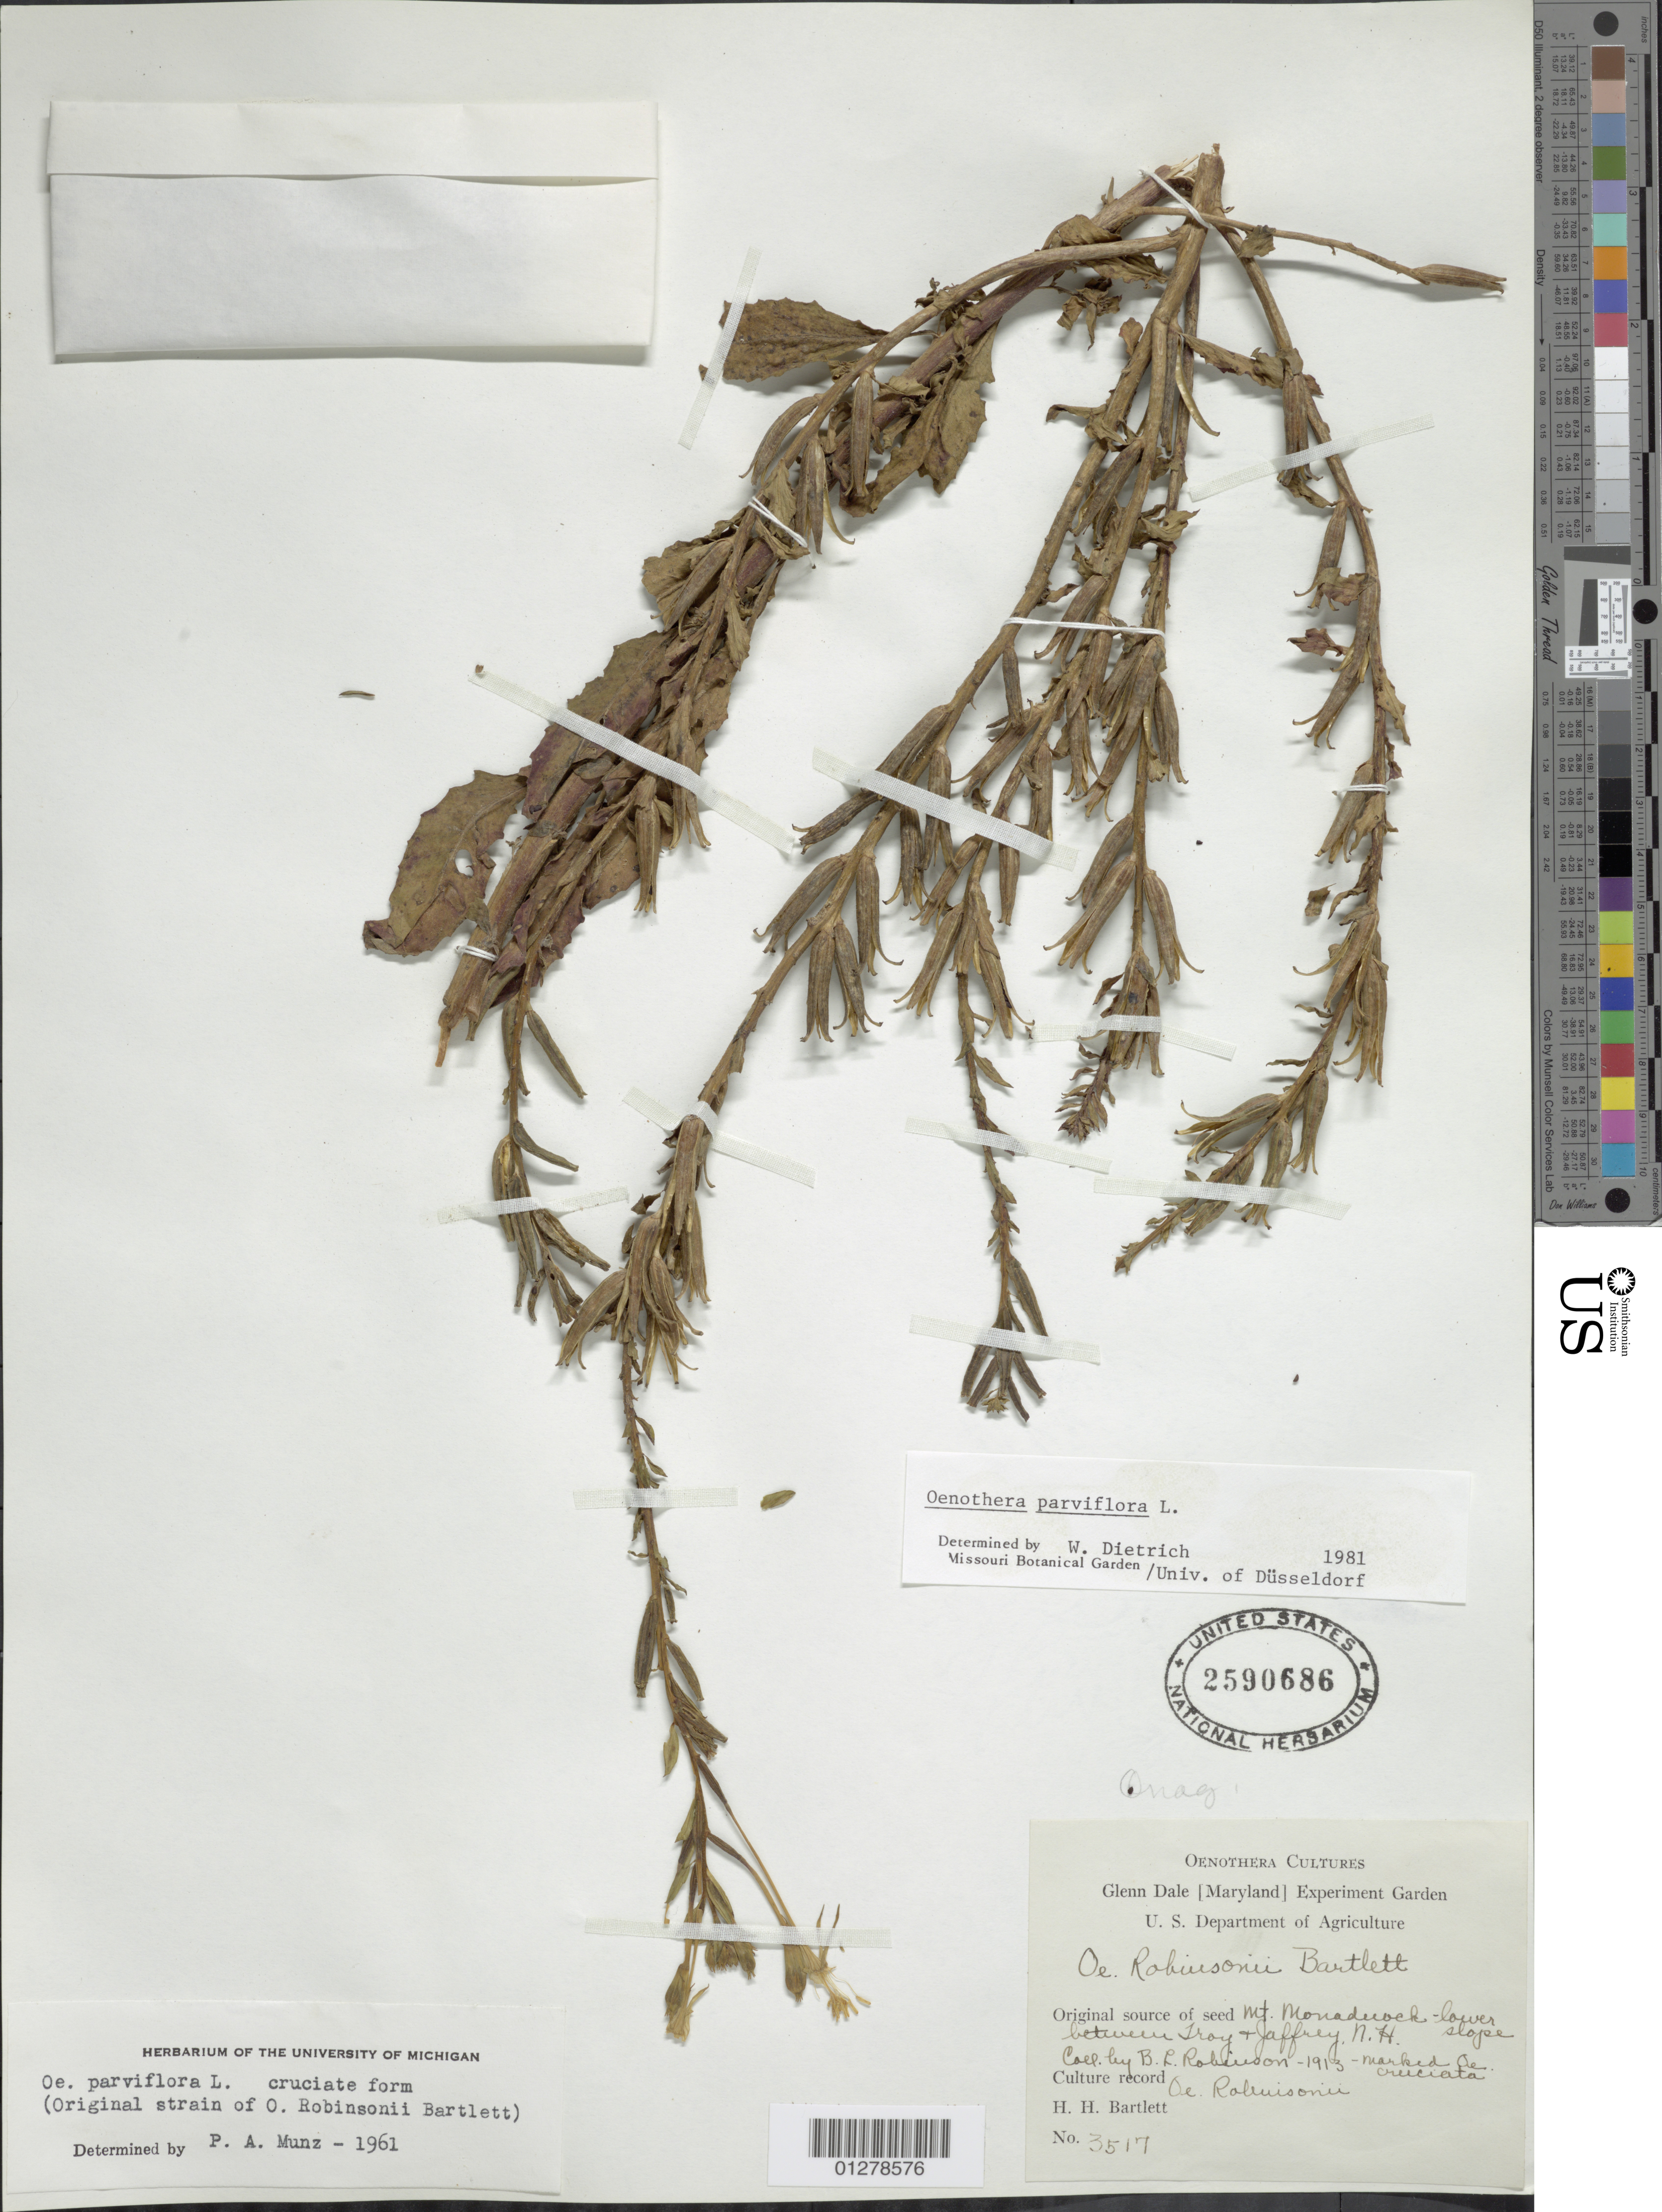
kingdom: Plantae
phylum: Tracheophyta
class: Magnoliopsida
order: Myrtales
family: Onagraceae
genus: Oenothera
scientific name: Oenothera parviflora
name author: L.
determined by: Munz, Philip A.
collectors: H. H. Bartlett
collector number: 3517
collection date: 1913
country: United States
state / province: Maryland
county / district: Prince George's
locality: Glen Dale [Maryland] Experiment Garden, US Department of Agriculture.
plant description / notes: Original source of seed Mt. Monodnock, N.H., lower slopes between Jeffrey and Troy, collected by B. L. Robinson, 1913.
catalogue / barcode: US 2590686